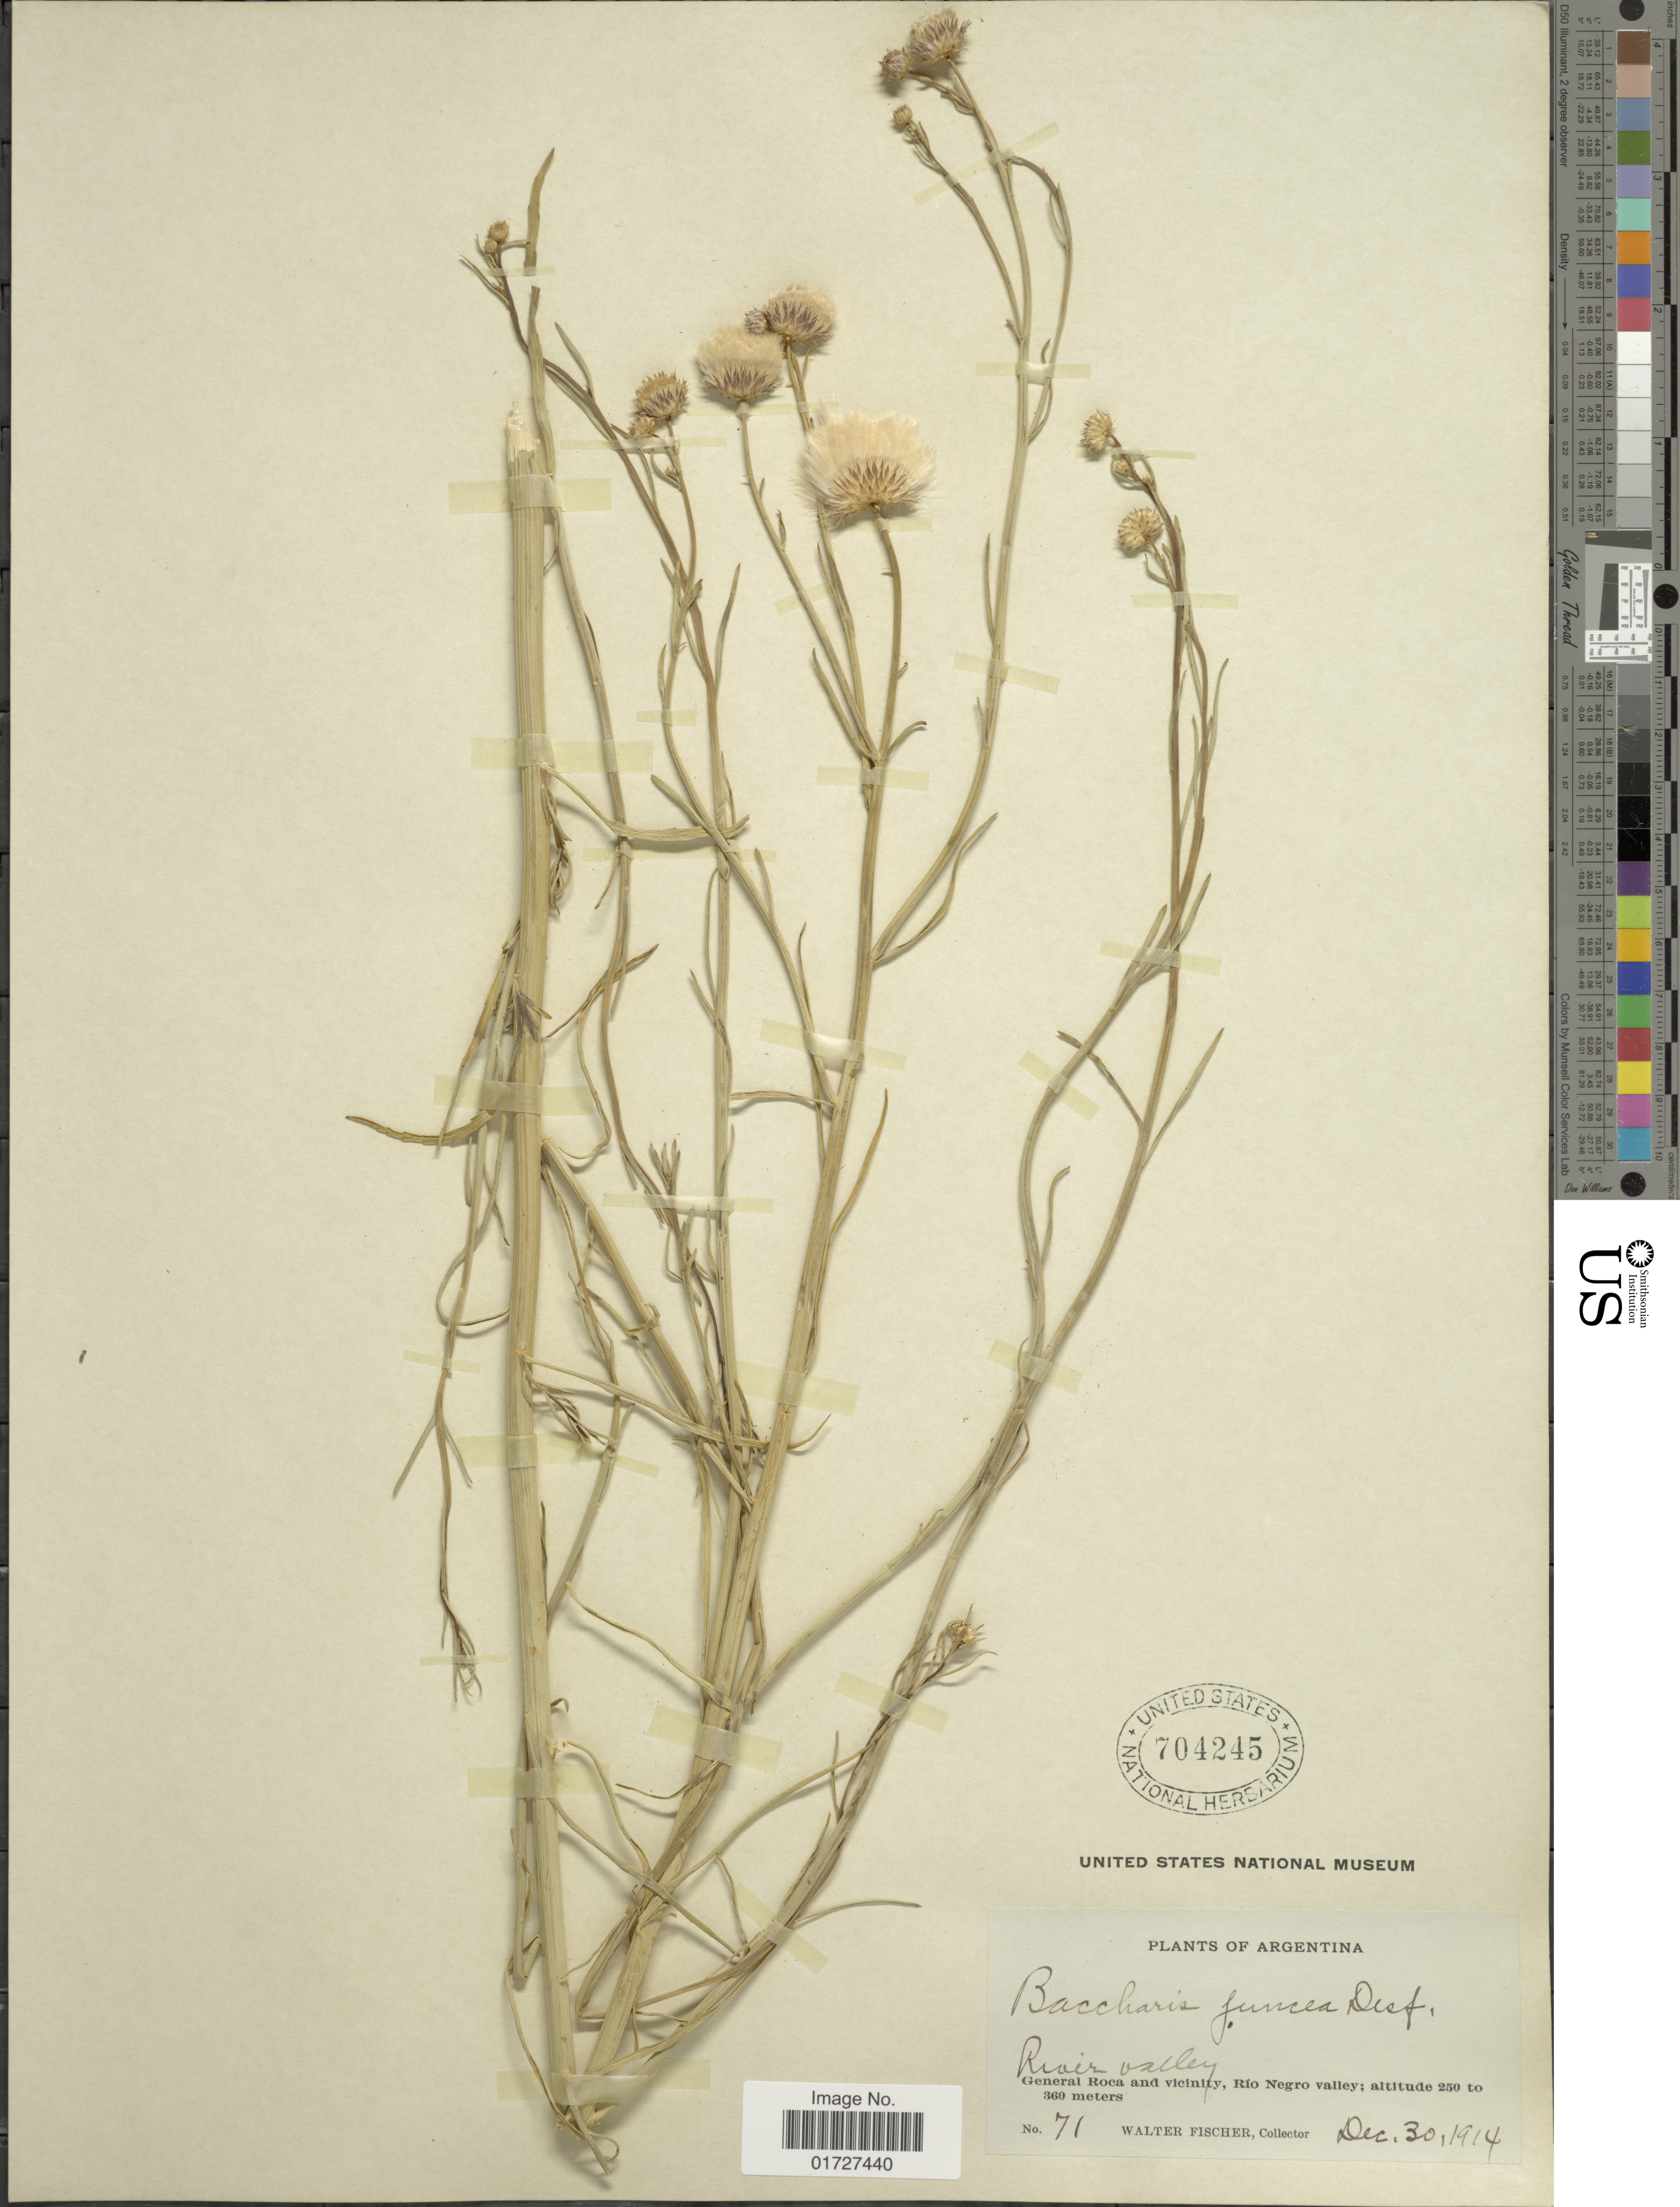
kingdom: Plantae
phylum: Tracheophyta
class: Magnoliopsida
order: Asterales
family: Asteraceae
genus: Baccharis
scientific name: Baccharis juncea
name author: (Lehm.) Desf.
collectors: W. Fischer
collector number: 71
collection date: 1914-12-30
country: Argentina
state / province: Rio Negro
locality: General Roca and vicinity, Rio Negro Valley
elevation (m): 250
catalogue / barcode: US 704245